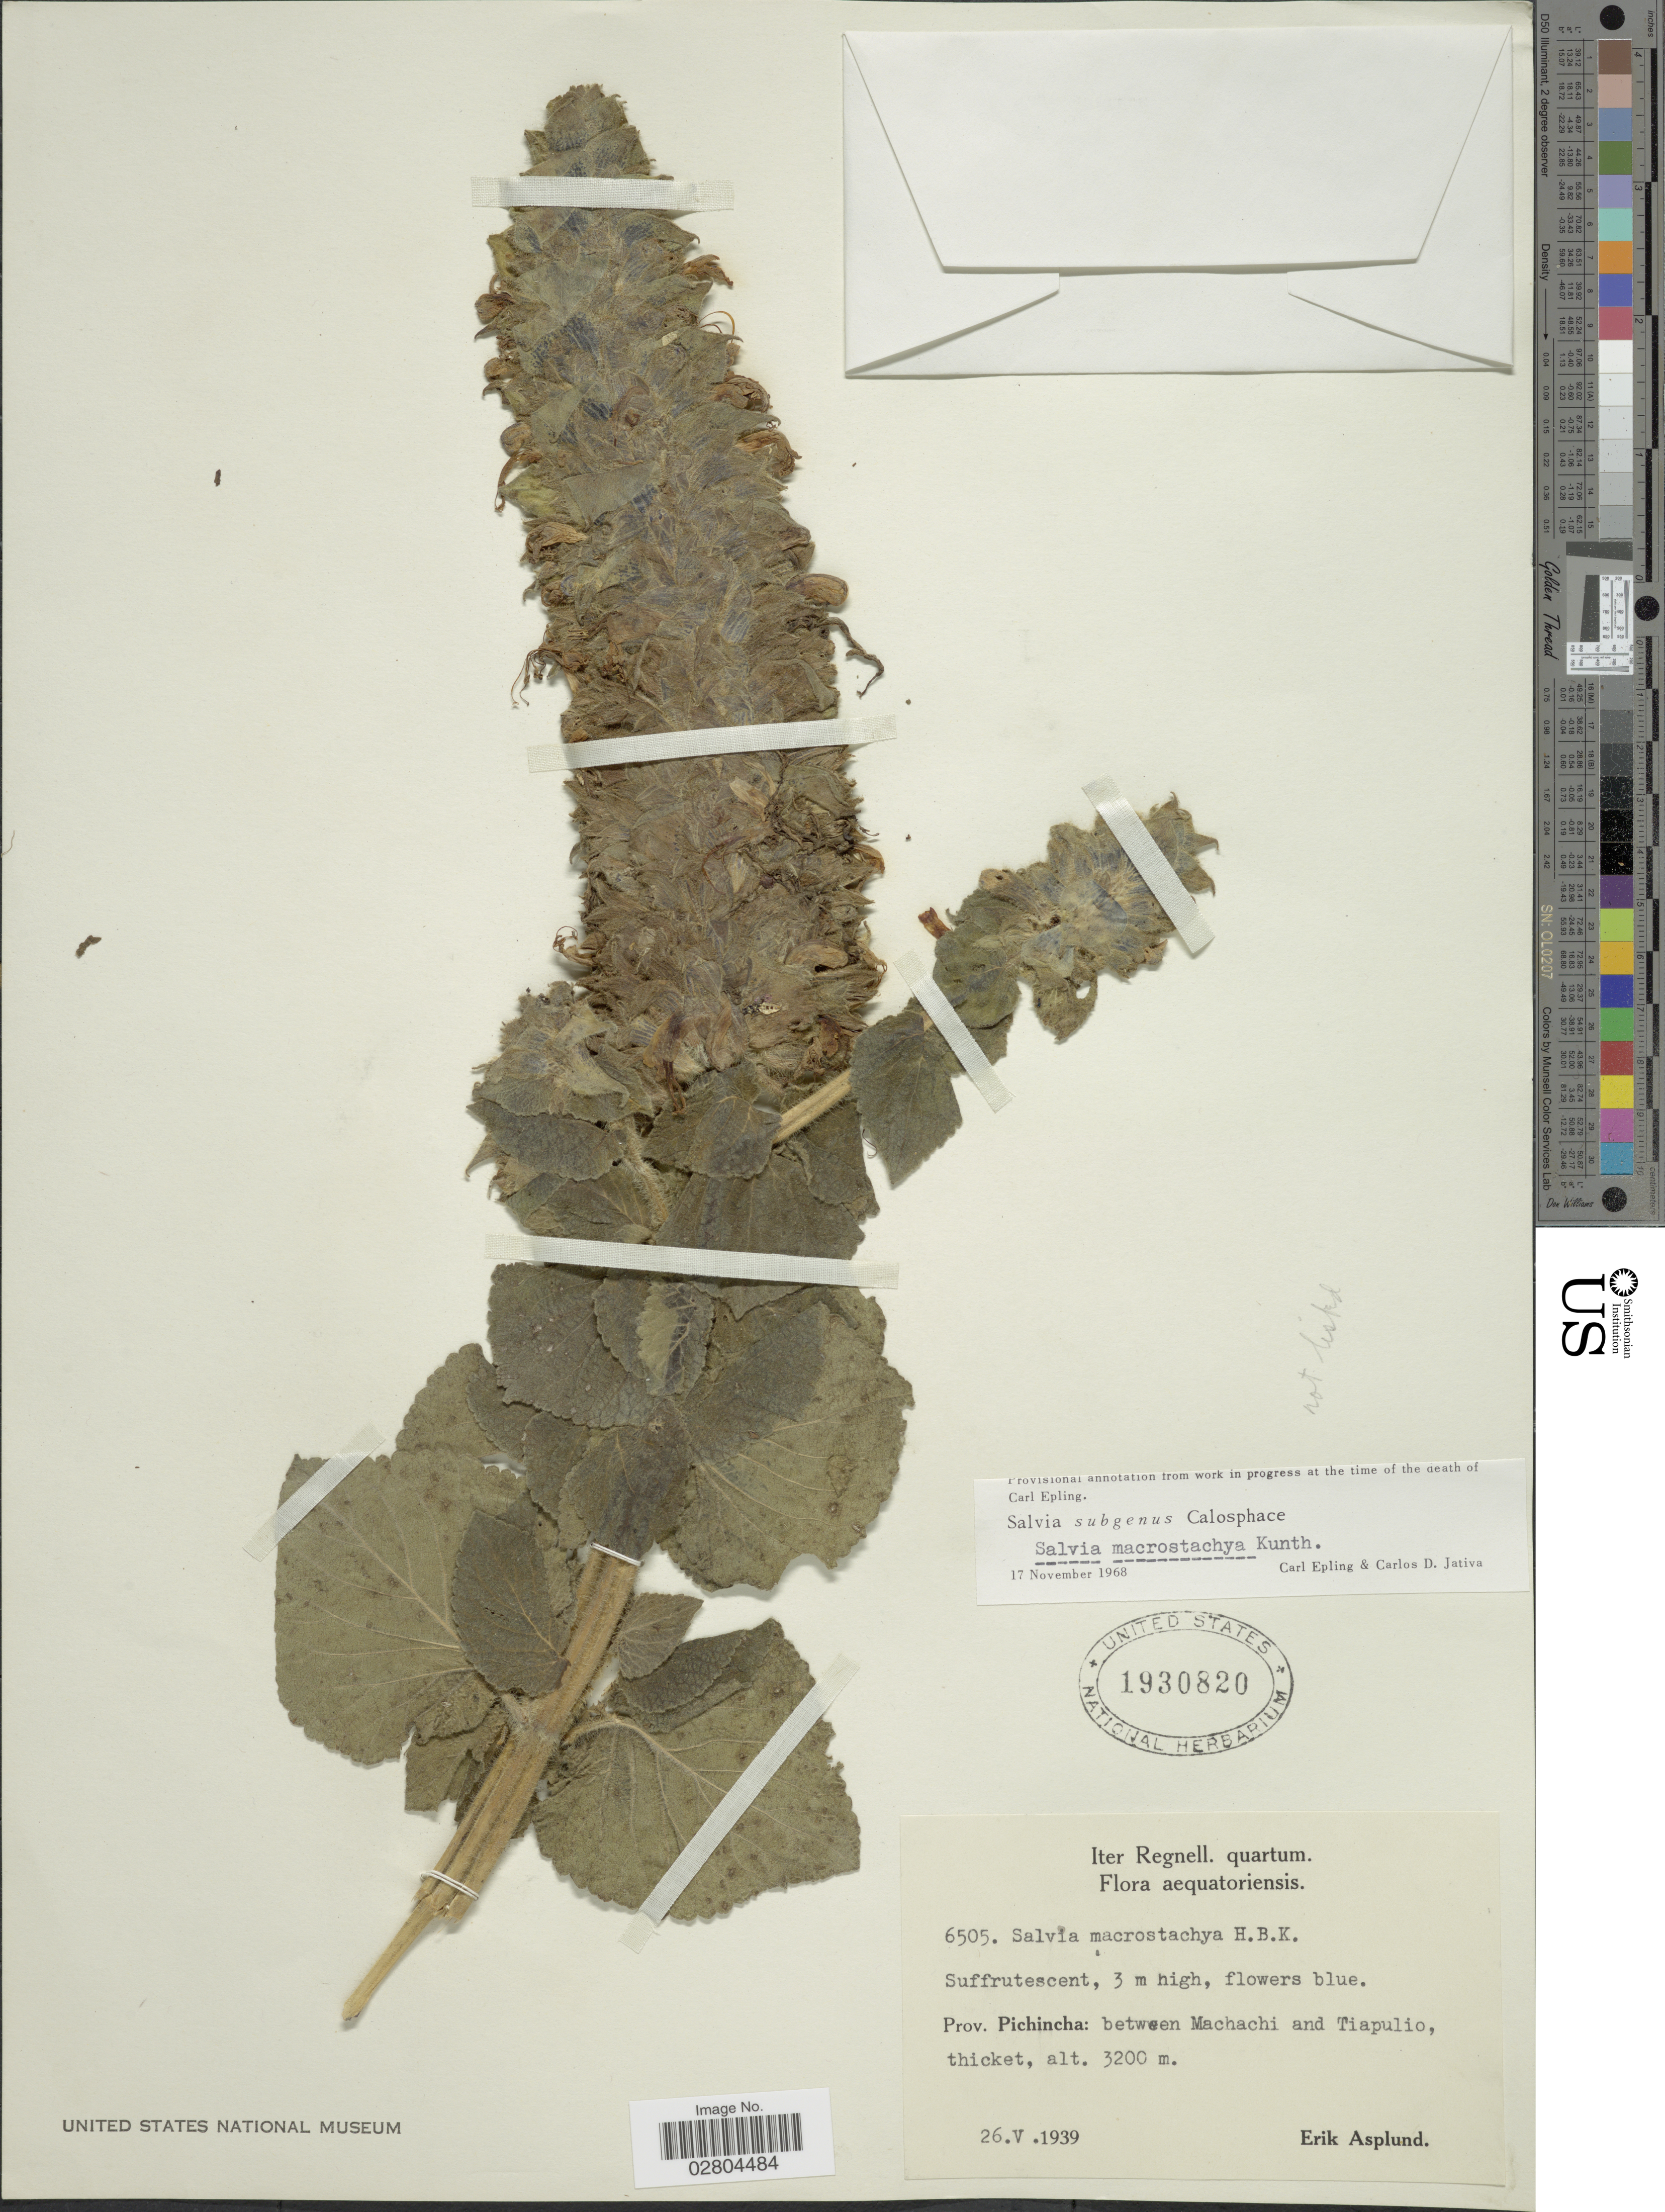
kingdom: Plantae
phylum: Tracheophyta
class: Magnoliopsida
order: Lamiales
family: Lamiaceae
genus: Salvia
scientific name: Salvia macrostachya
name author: Kunth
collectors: E. Asplund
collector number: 6505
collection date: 1939-05-26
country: Ecuador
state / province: Pichincha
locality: Aequatoriensis. between Machachi and Tiapulio, thicket.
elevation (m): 3200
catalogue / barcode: US 1930820